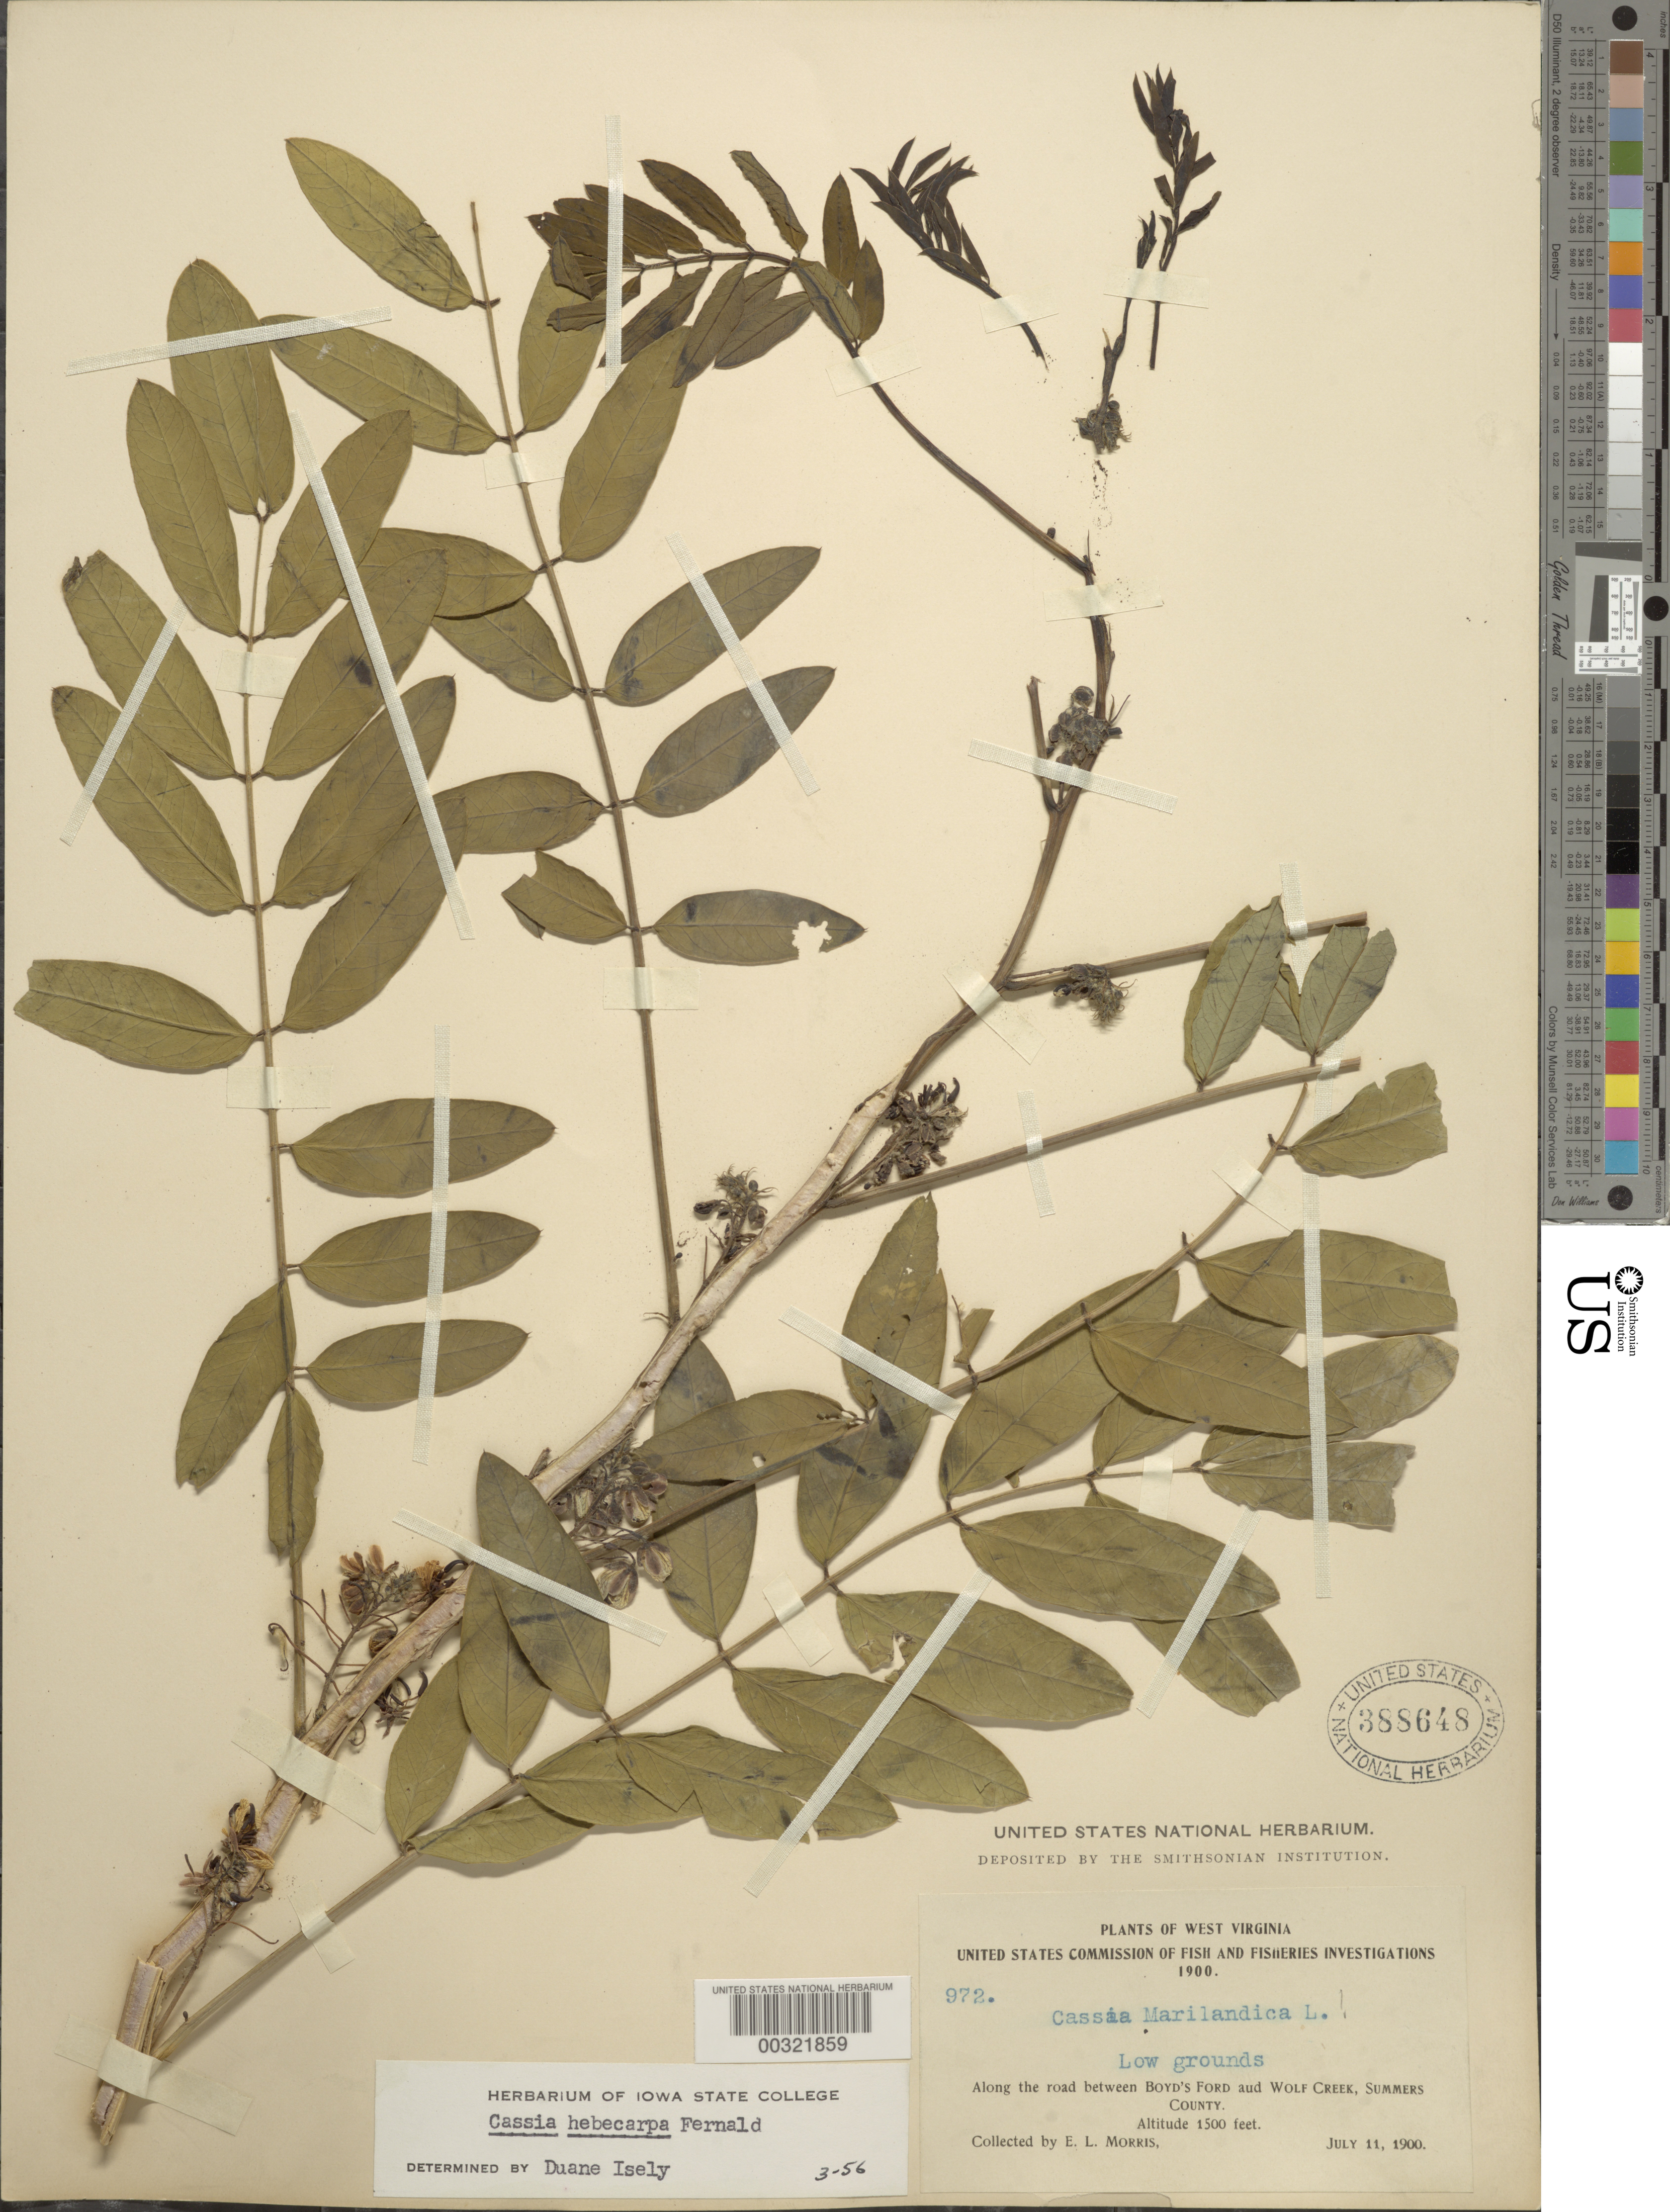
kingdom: Plantae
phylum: Tracheophyta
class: Magnoliopsida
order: Fabales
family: Fabaceae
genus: Senna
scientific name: Senna hebecarpa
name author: (Fernald) H.S. Irwin & Barneby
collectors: E. L. Morris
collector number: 972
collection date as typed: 11 Jul 1900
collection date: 1900-07-11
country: United States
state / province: West Virginia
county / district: Summers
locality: Along the road between boyd's ford and wolf creek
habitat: Low grounds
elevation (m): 457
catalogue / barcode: US 388648